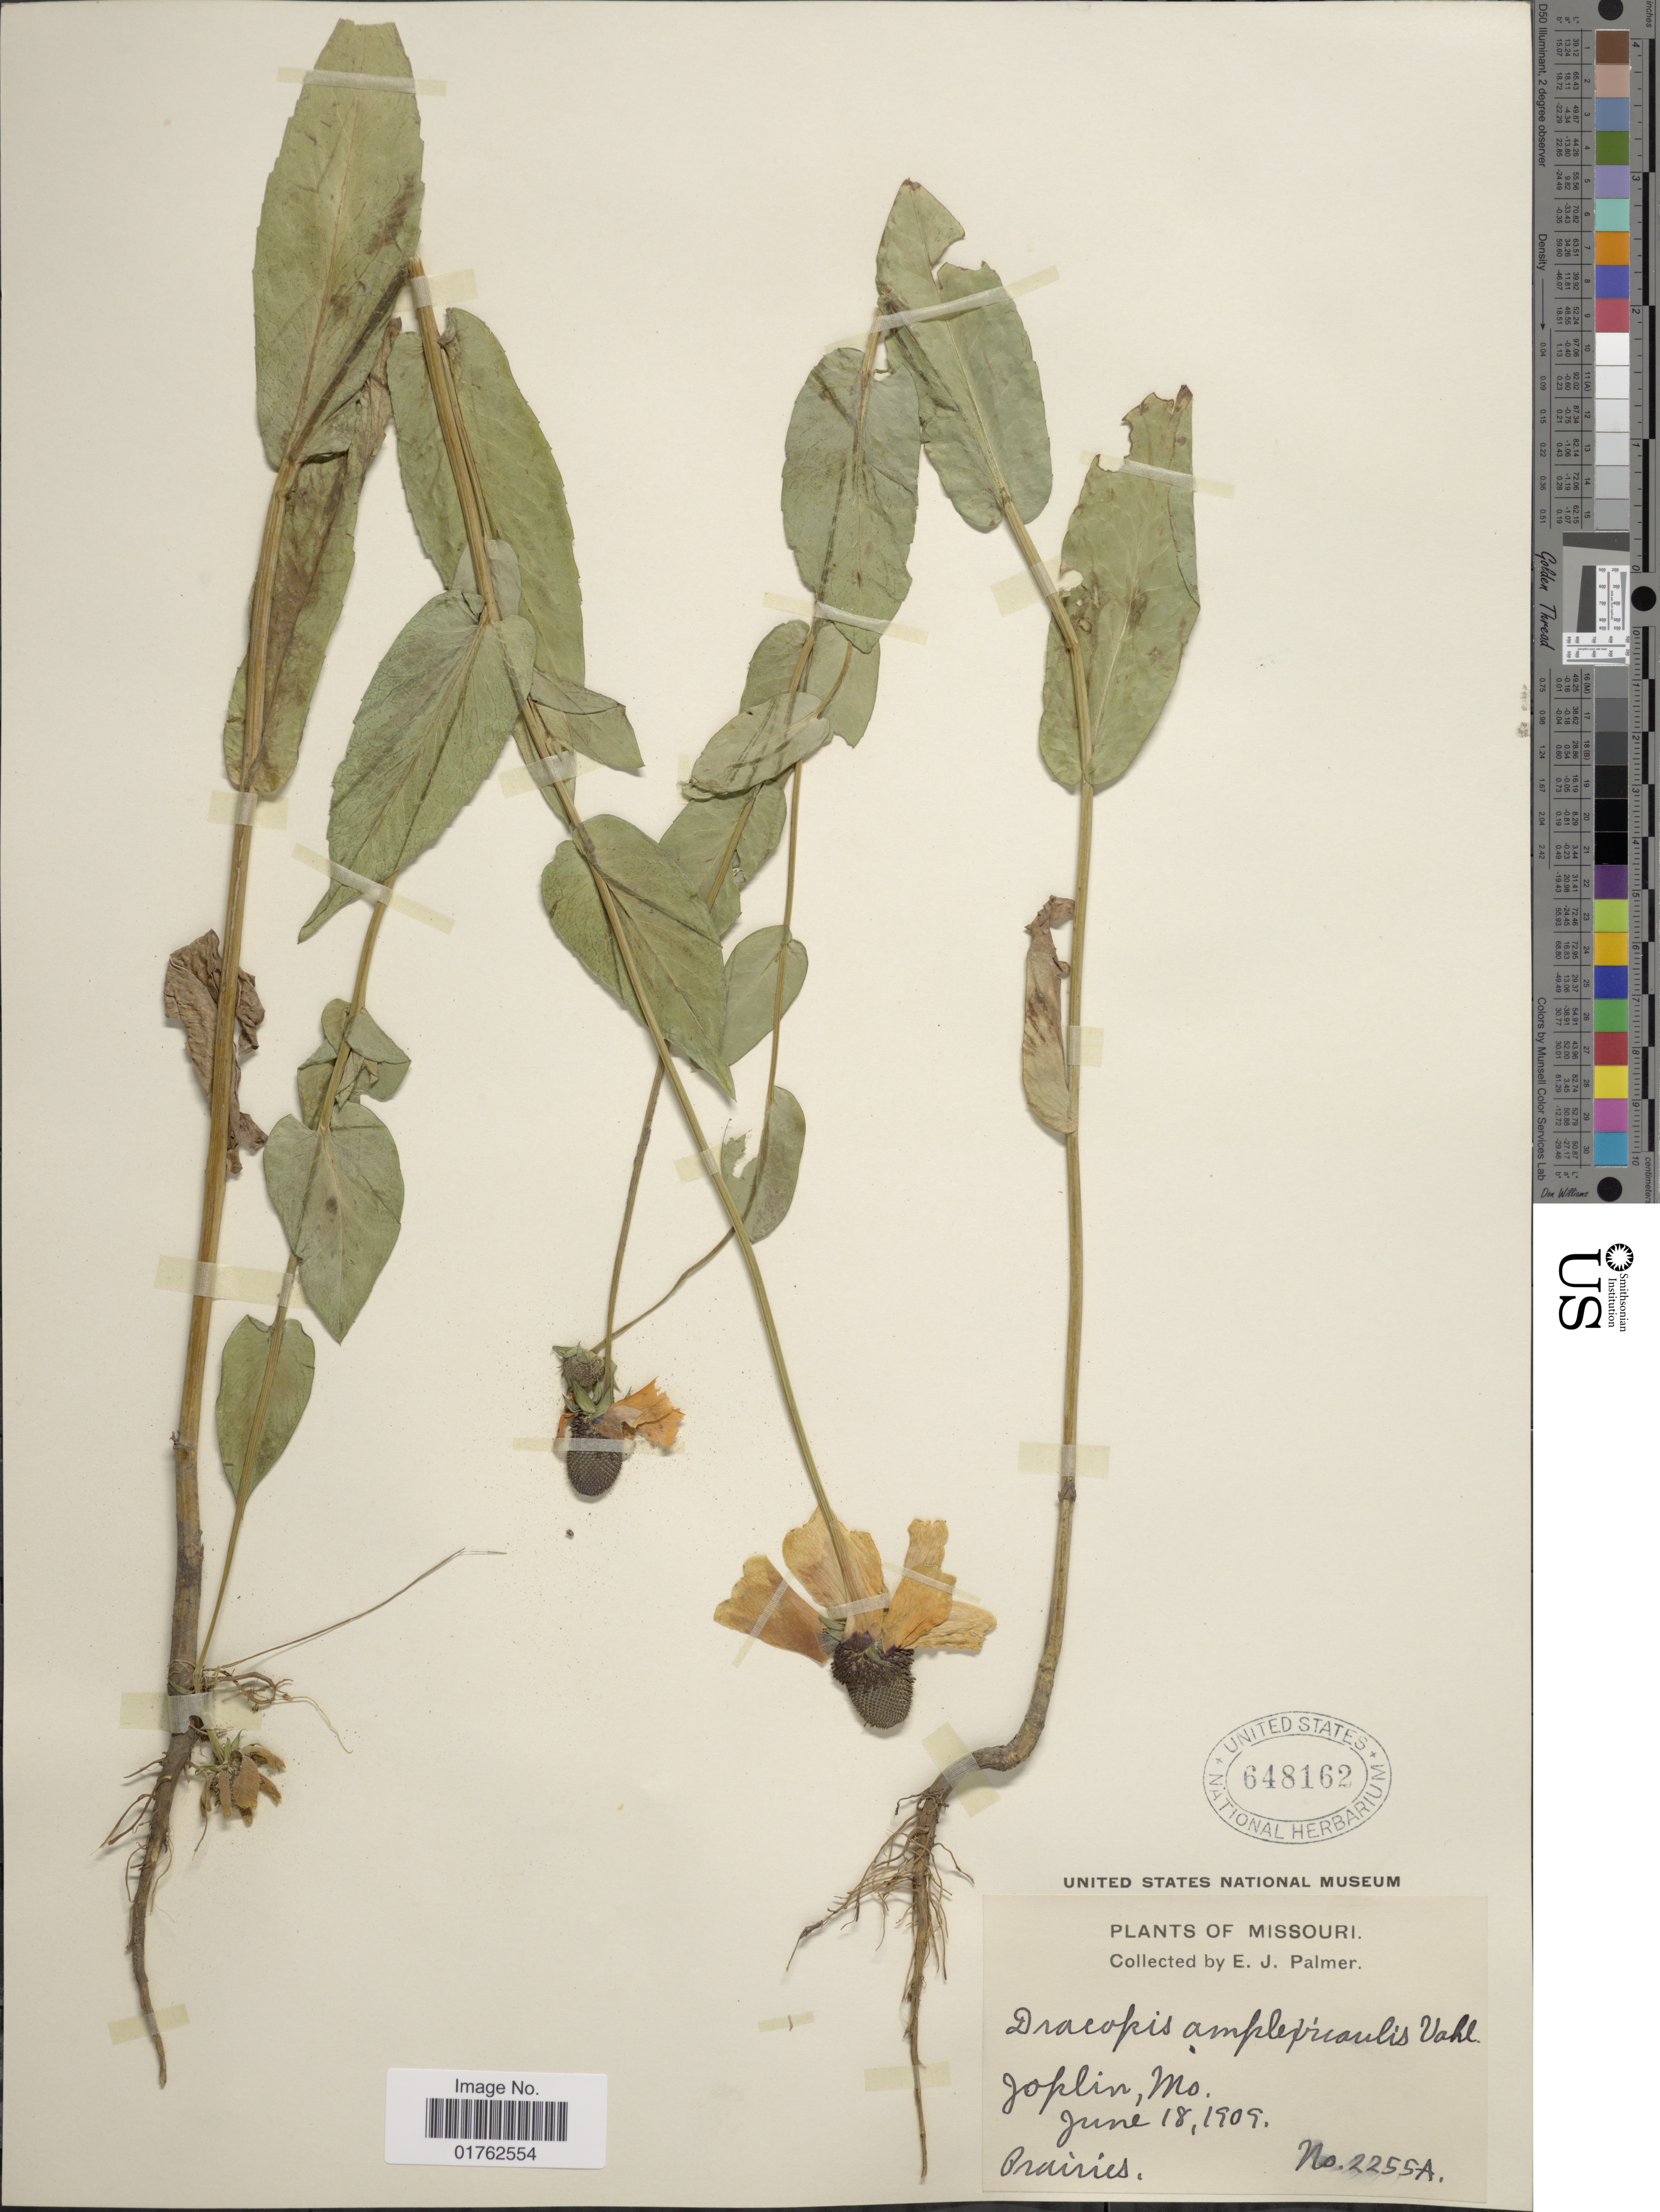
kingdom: Plantae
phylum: Tracheophyta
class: Magnoliopsida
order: Asterales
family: Asteraceae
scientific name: Dracopis amplexicaulis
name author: (Vahl) Cass.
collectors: E. J. Palmer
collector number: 2255A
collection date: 1909-06-18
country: United States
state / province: Missouri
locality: Joplin, Mo.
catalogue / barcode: US 648162